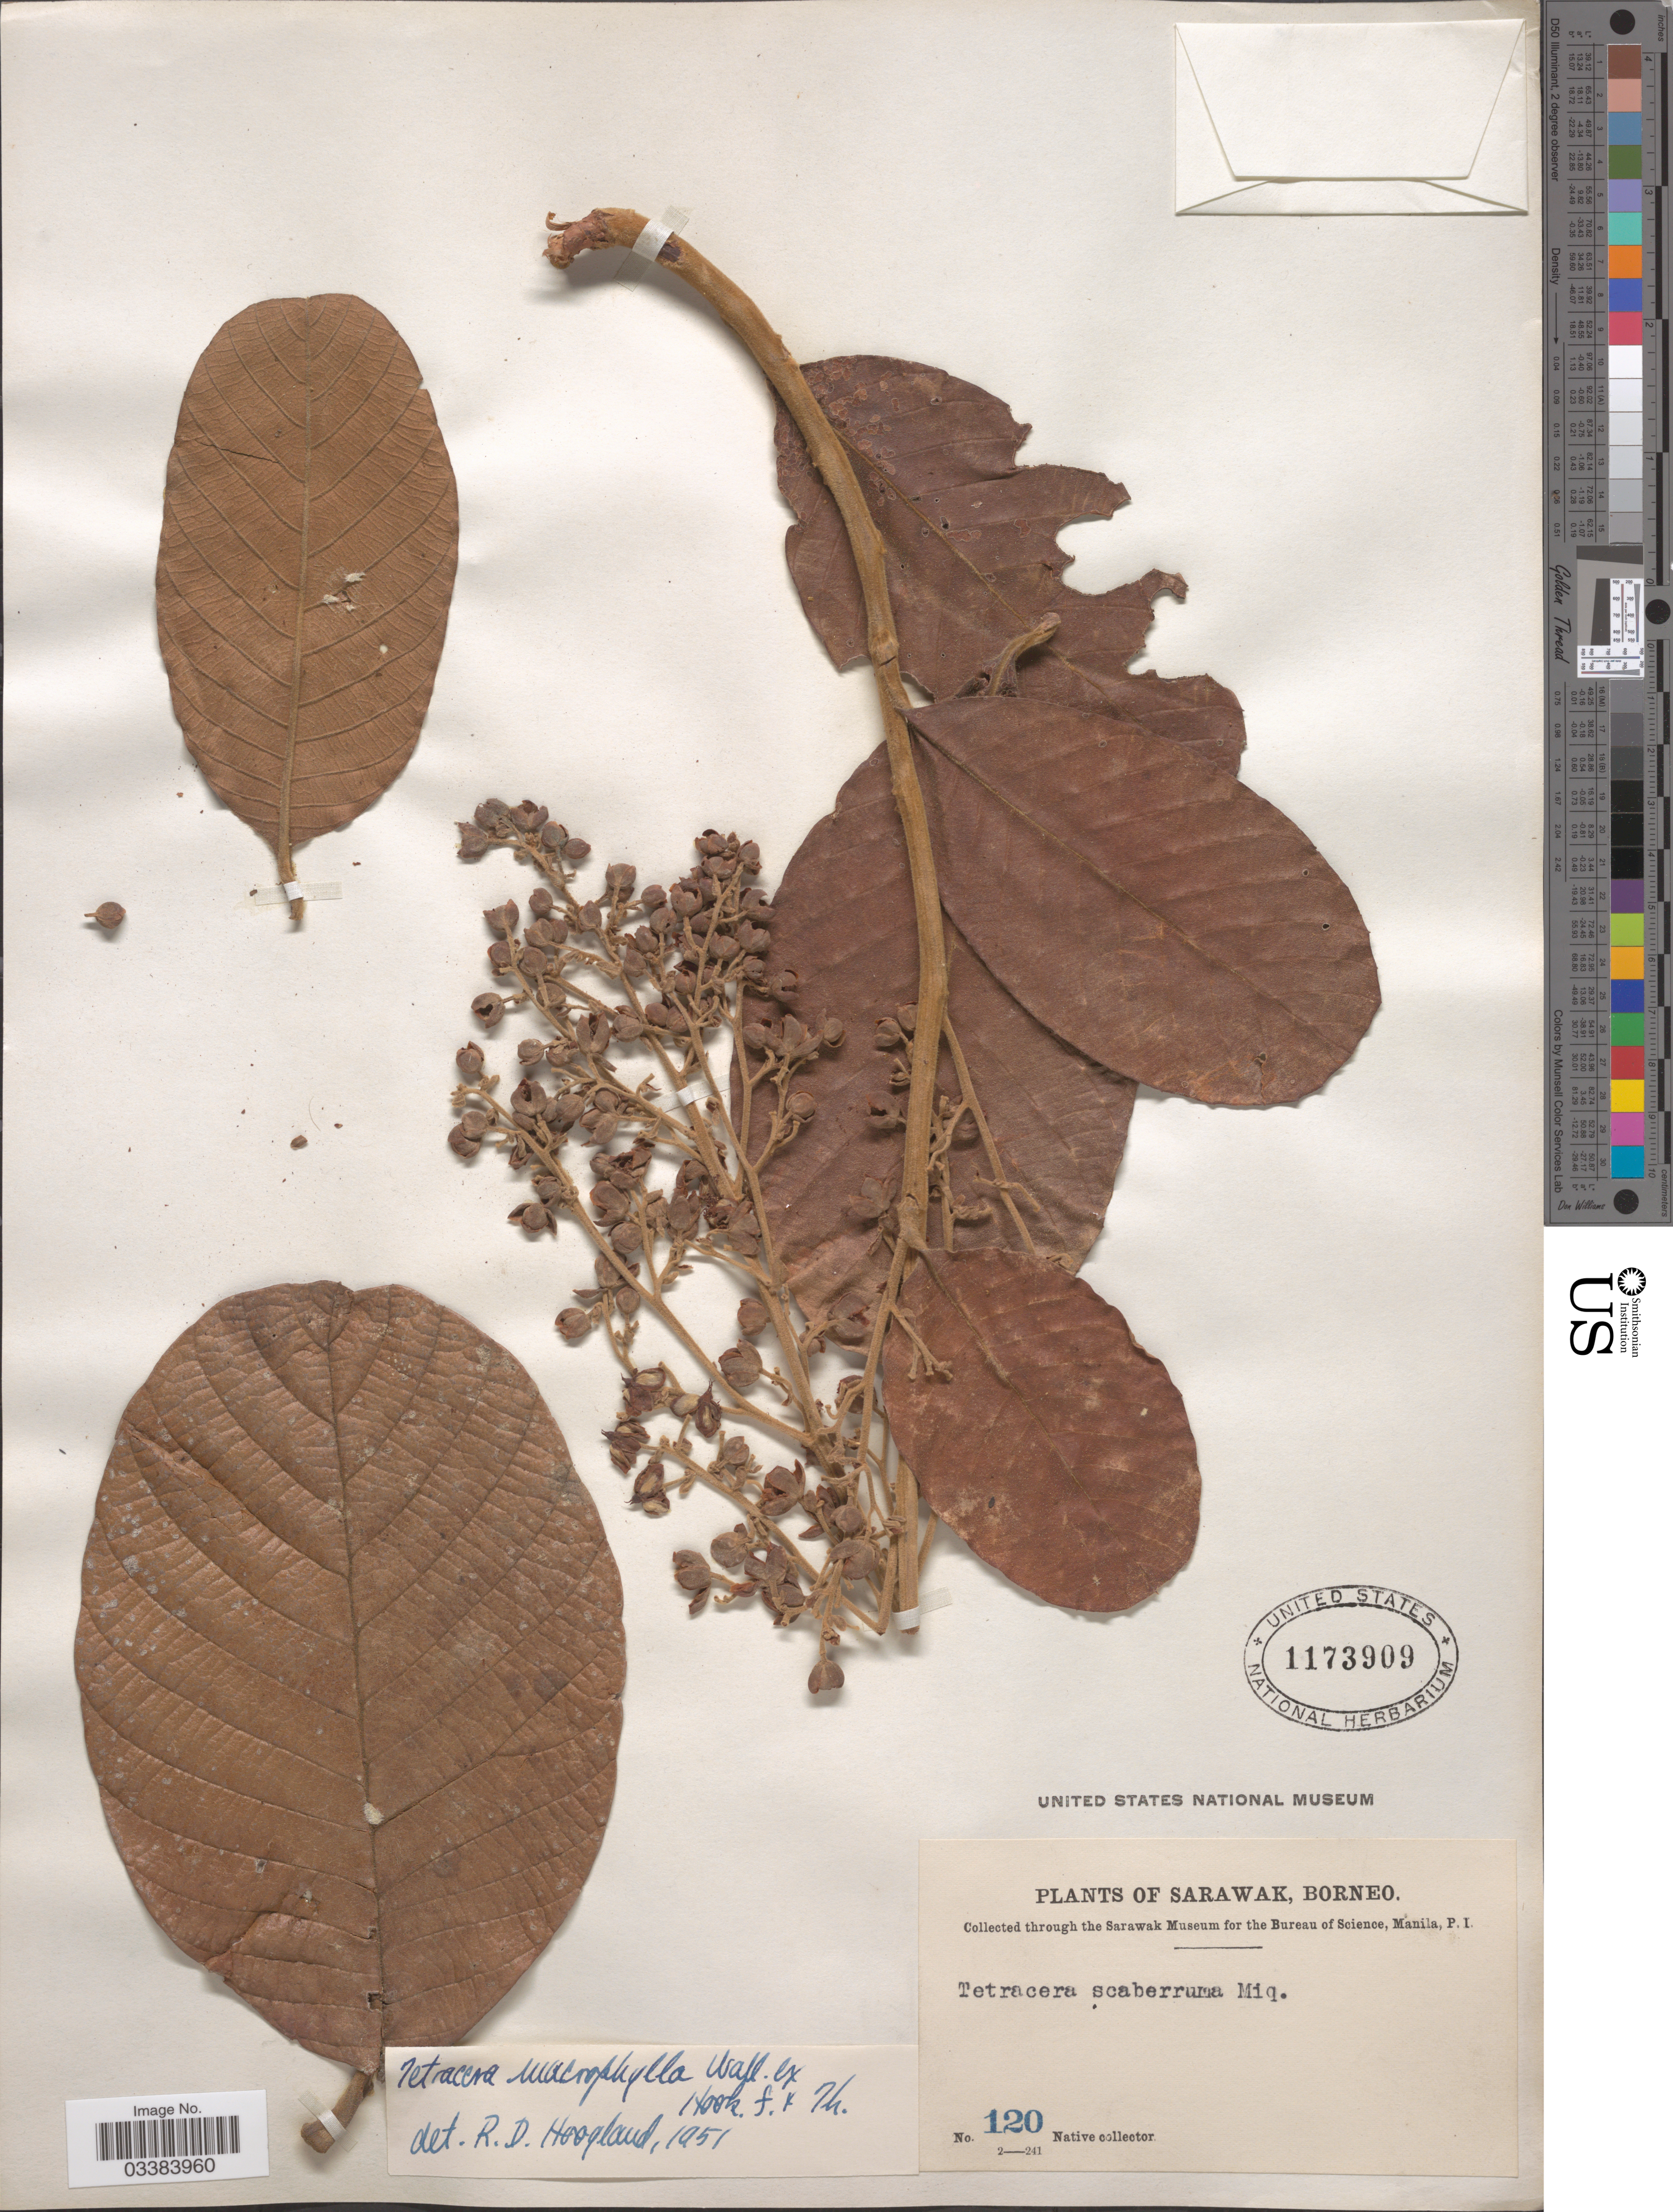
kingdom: Plantae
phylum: Tracheophyta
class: Magnoliopsida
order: Dilleniales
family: Dilleniaceae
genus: Tetracera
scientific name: Tetracera macrophylla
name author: Wall. ex Hook. f. & Thomson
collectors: Native collector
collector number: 120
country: Malaysia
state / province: Sarawak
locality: Borneo.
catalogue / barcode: US 1173909